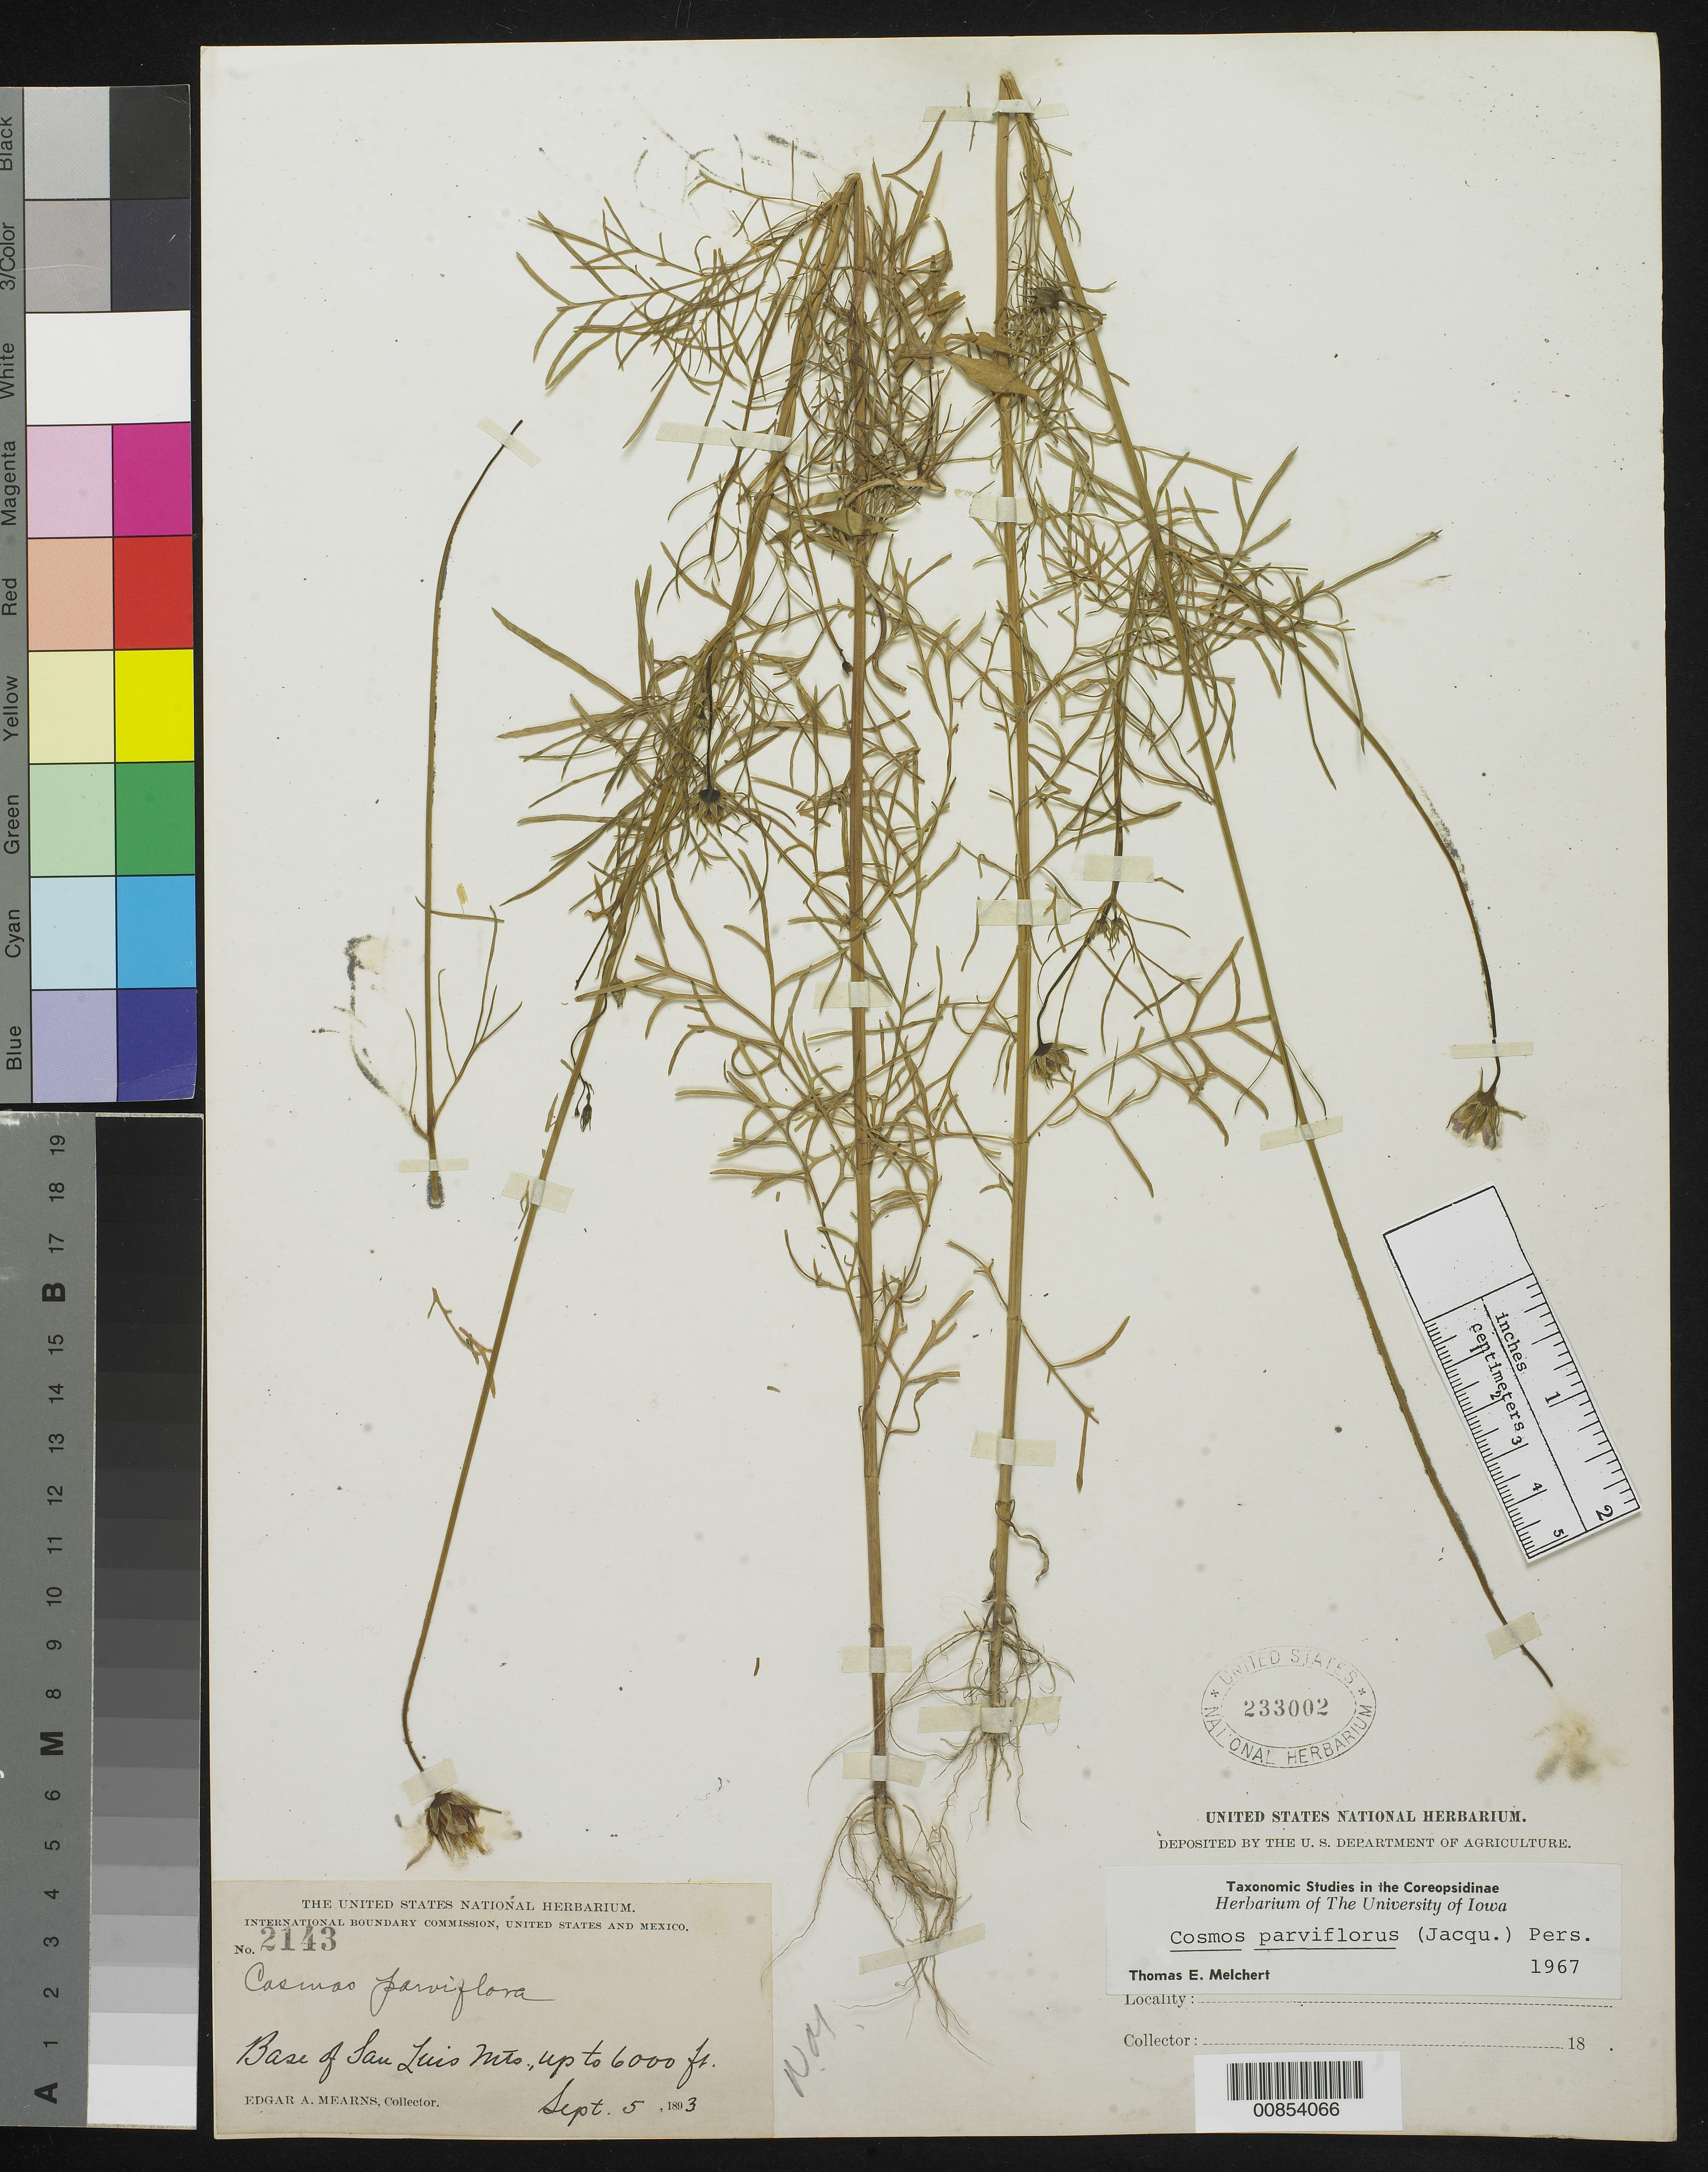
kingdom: Plantae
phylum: Tracheophyta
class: Magnoliopsida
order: Asterales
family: Asteraceae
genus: Cosmos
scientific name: Cosmos parviflorus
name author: (Jacq.) Pers.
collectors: E. A. Mearns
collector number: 2143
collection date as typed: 05 Sep 1893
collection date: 1893-09-05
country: United States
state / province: New Mexico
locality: Base of San Luis Mts.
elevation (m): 1829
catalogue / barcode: US 233002